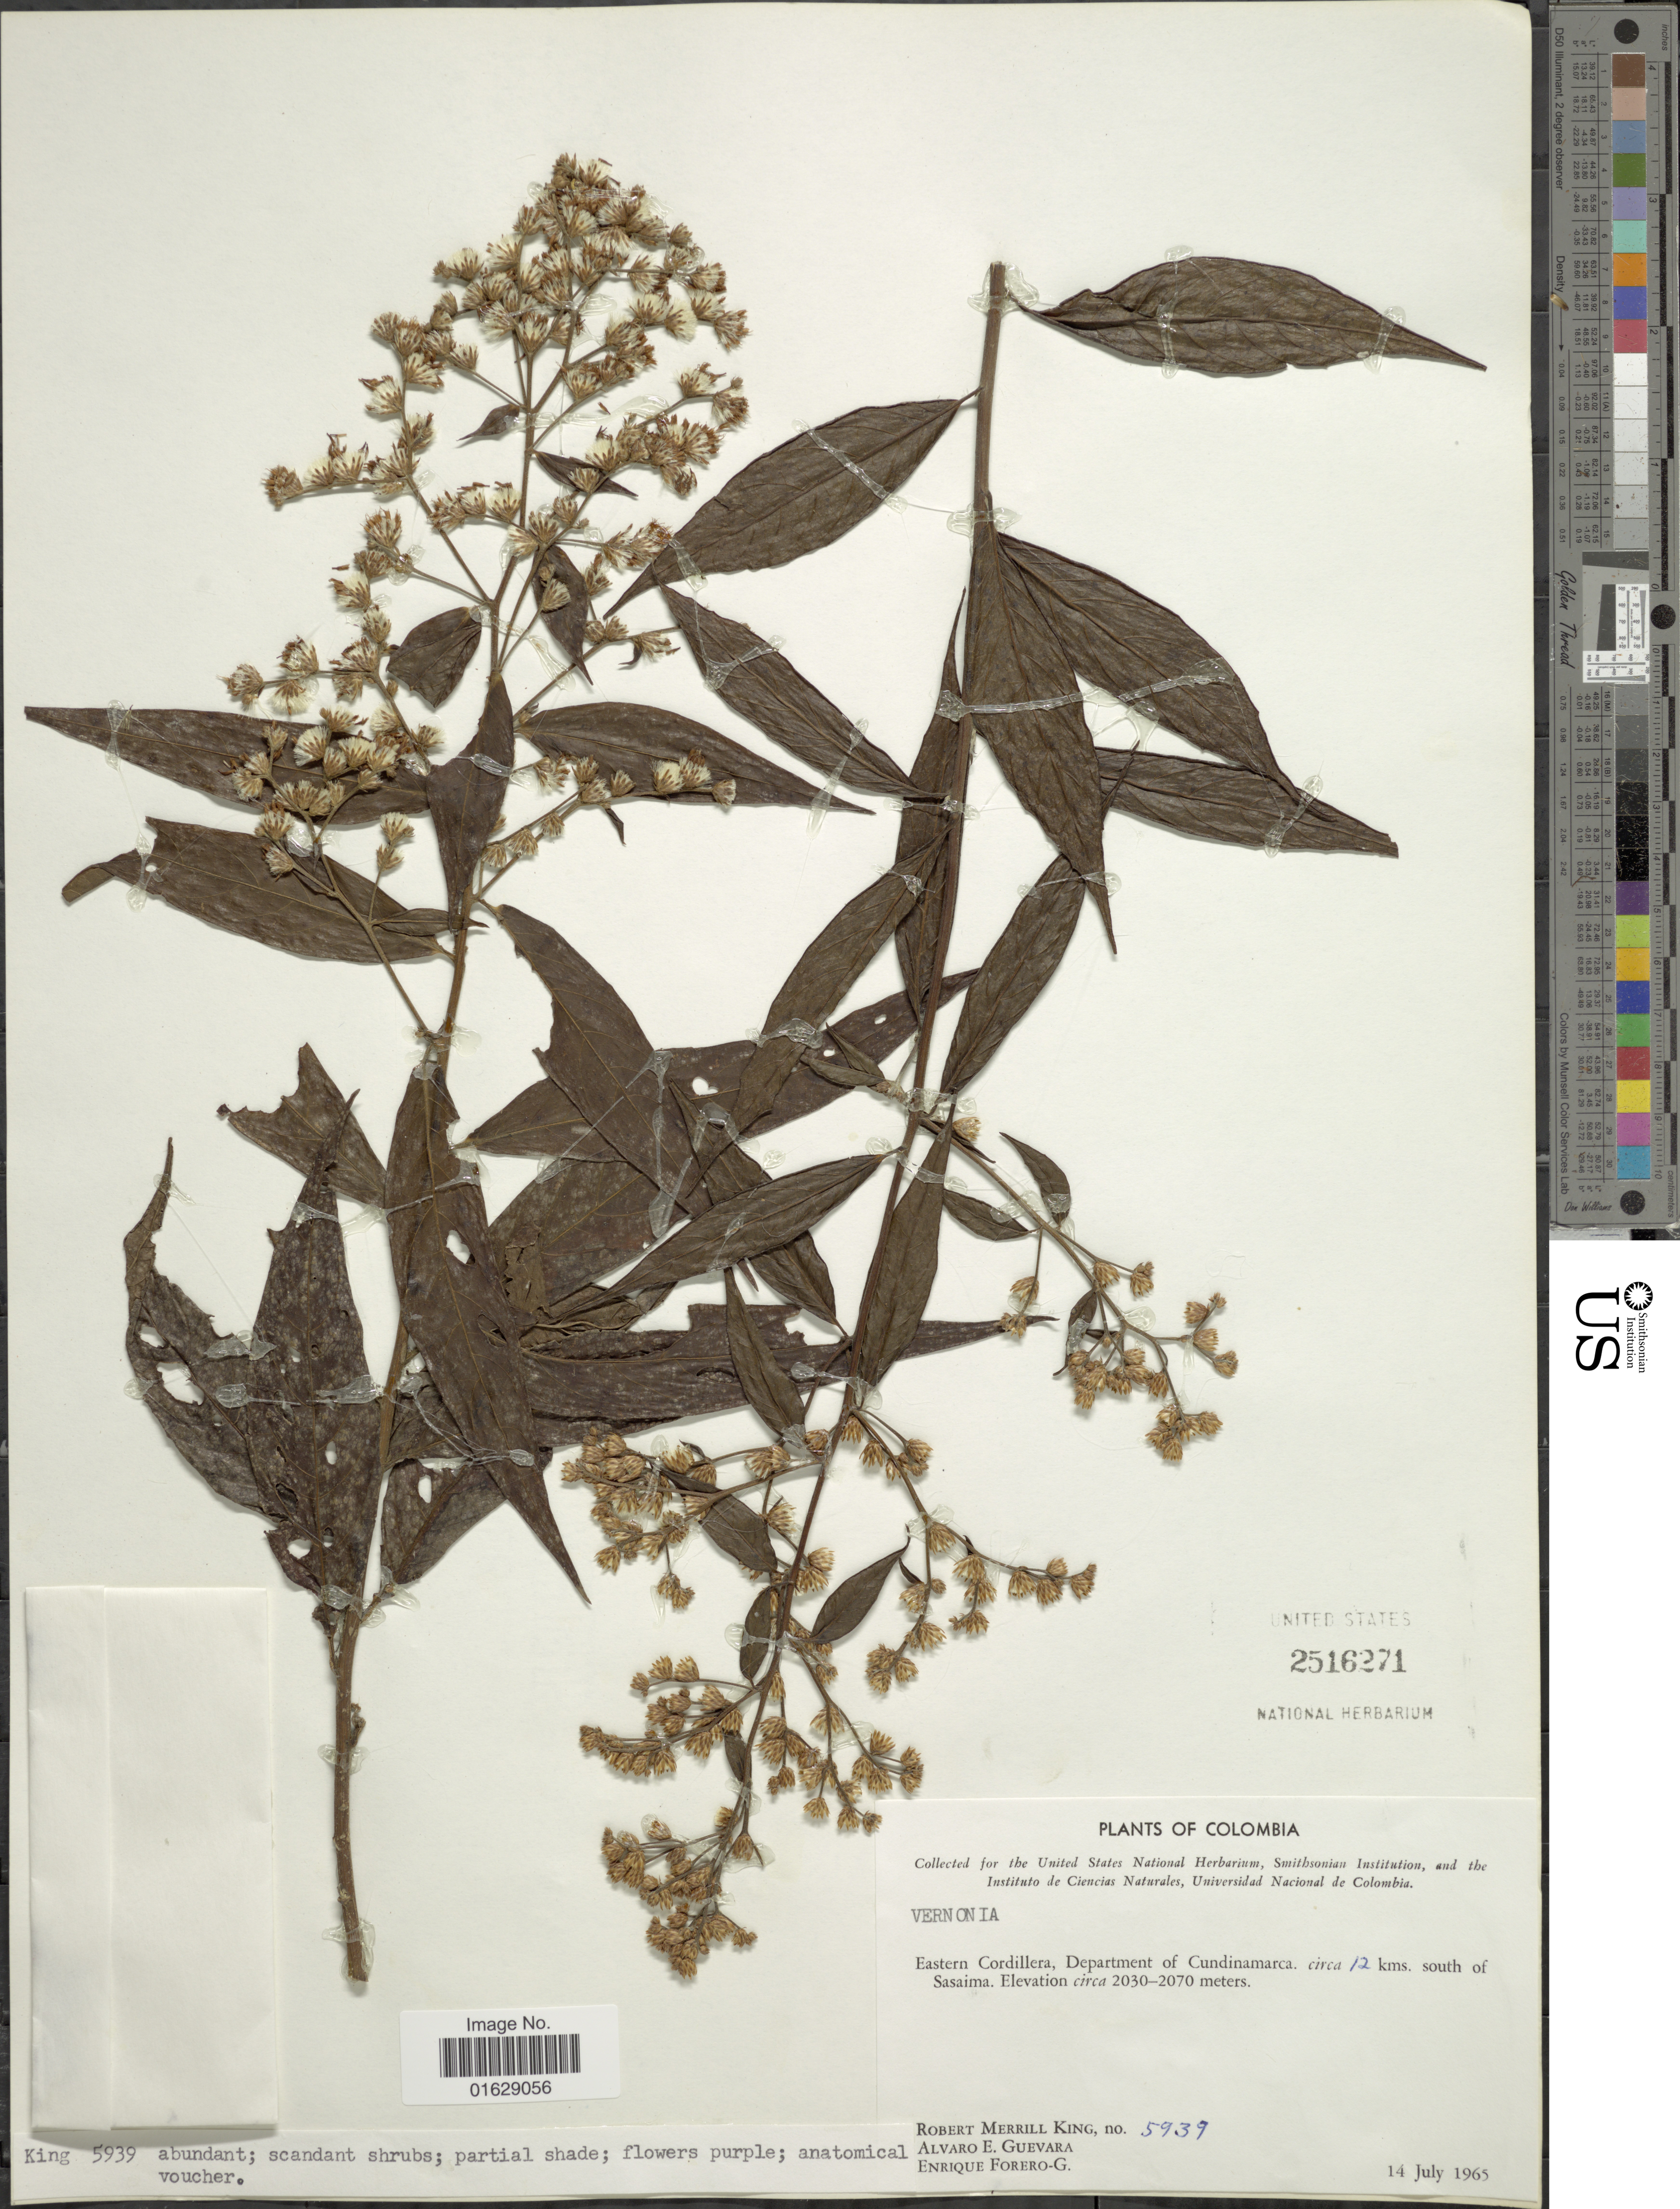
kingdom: Plantae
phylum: Tracheophyta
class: Magnoliopsida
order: Asterales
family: Asteraceae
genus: Lepidaploa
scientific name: Lepidaploa lehmannii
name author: (Hieron.) H. Rob.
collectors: R. M. King, A. E. Guevara & E. Forero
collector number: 5939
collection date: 1965-07-14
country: Colombia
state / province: Cundinamarca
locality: Eastern Cordillera, Department of Cundinamarca. circa 12 kms. south of Sasaima.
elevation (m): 2030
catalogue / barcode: US 2516271